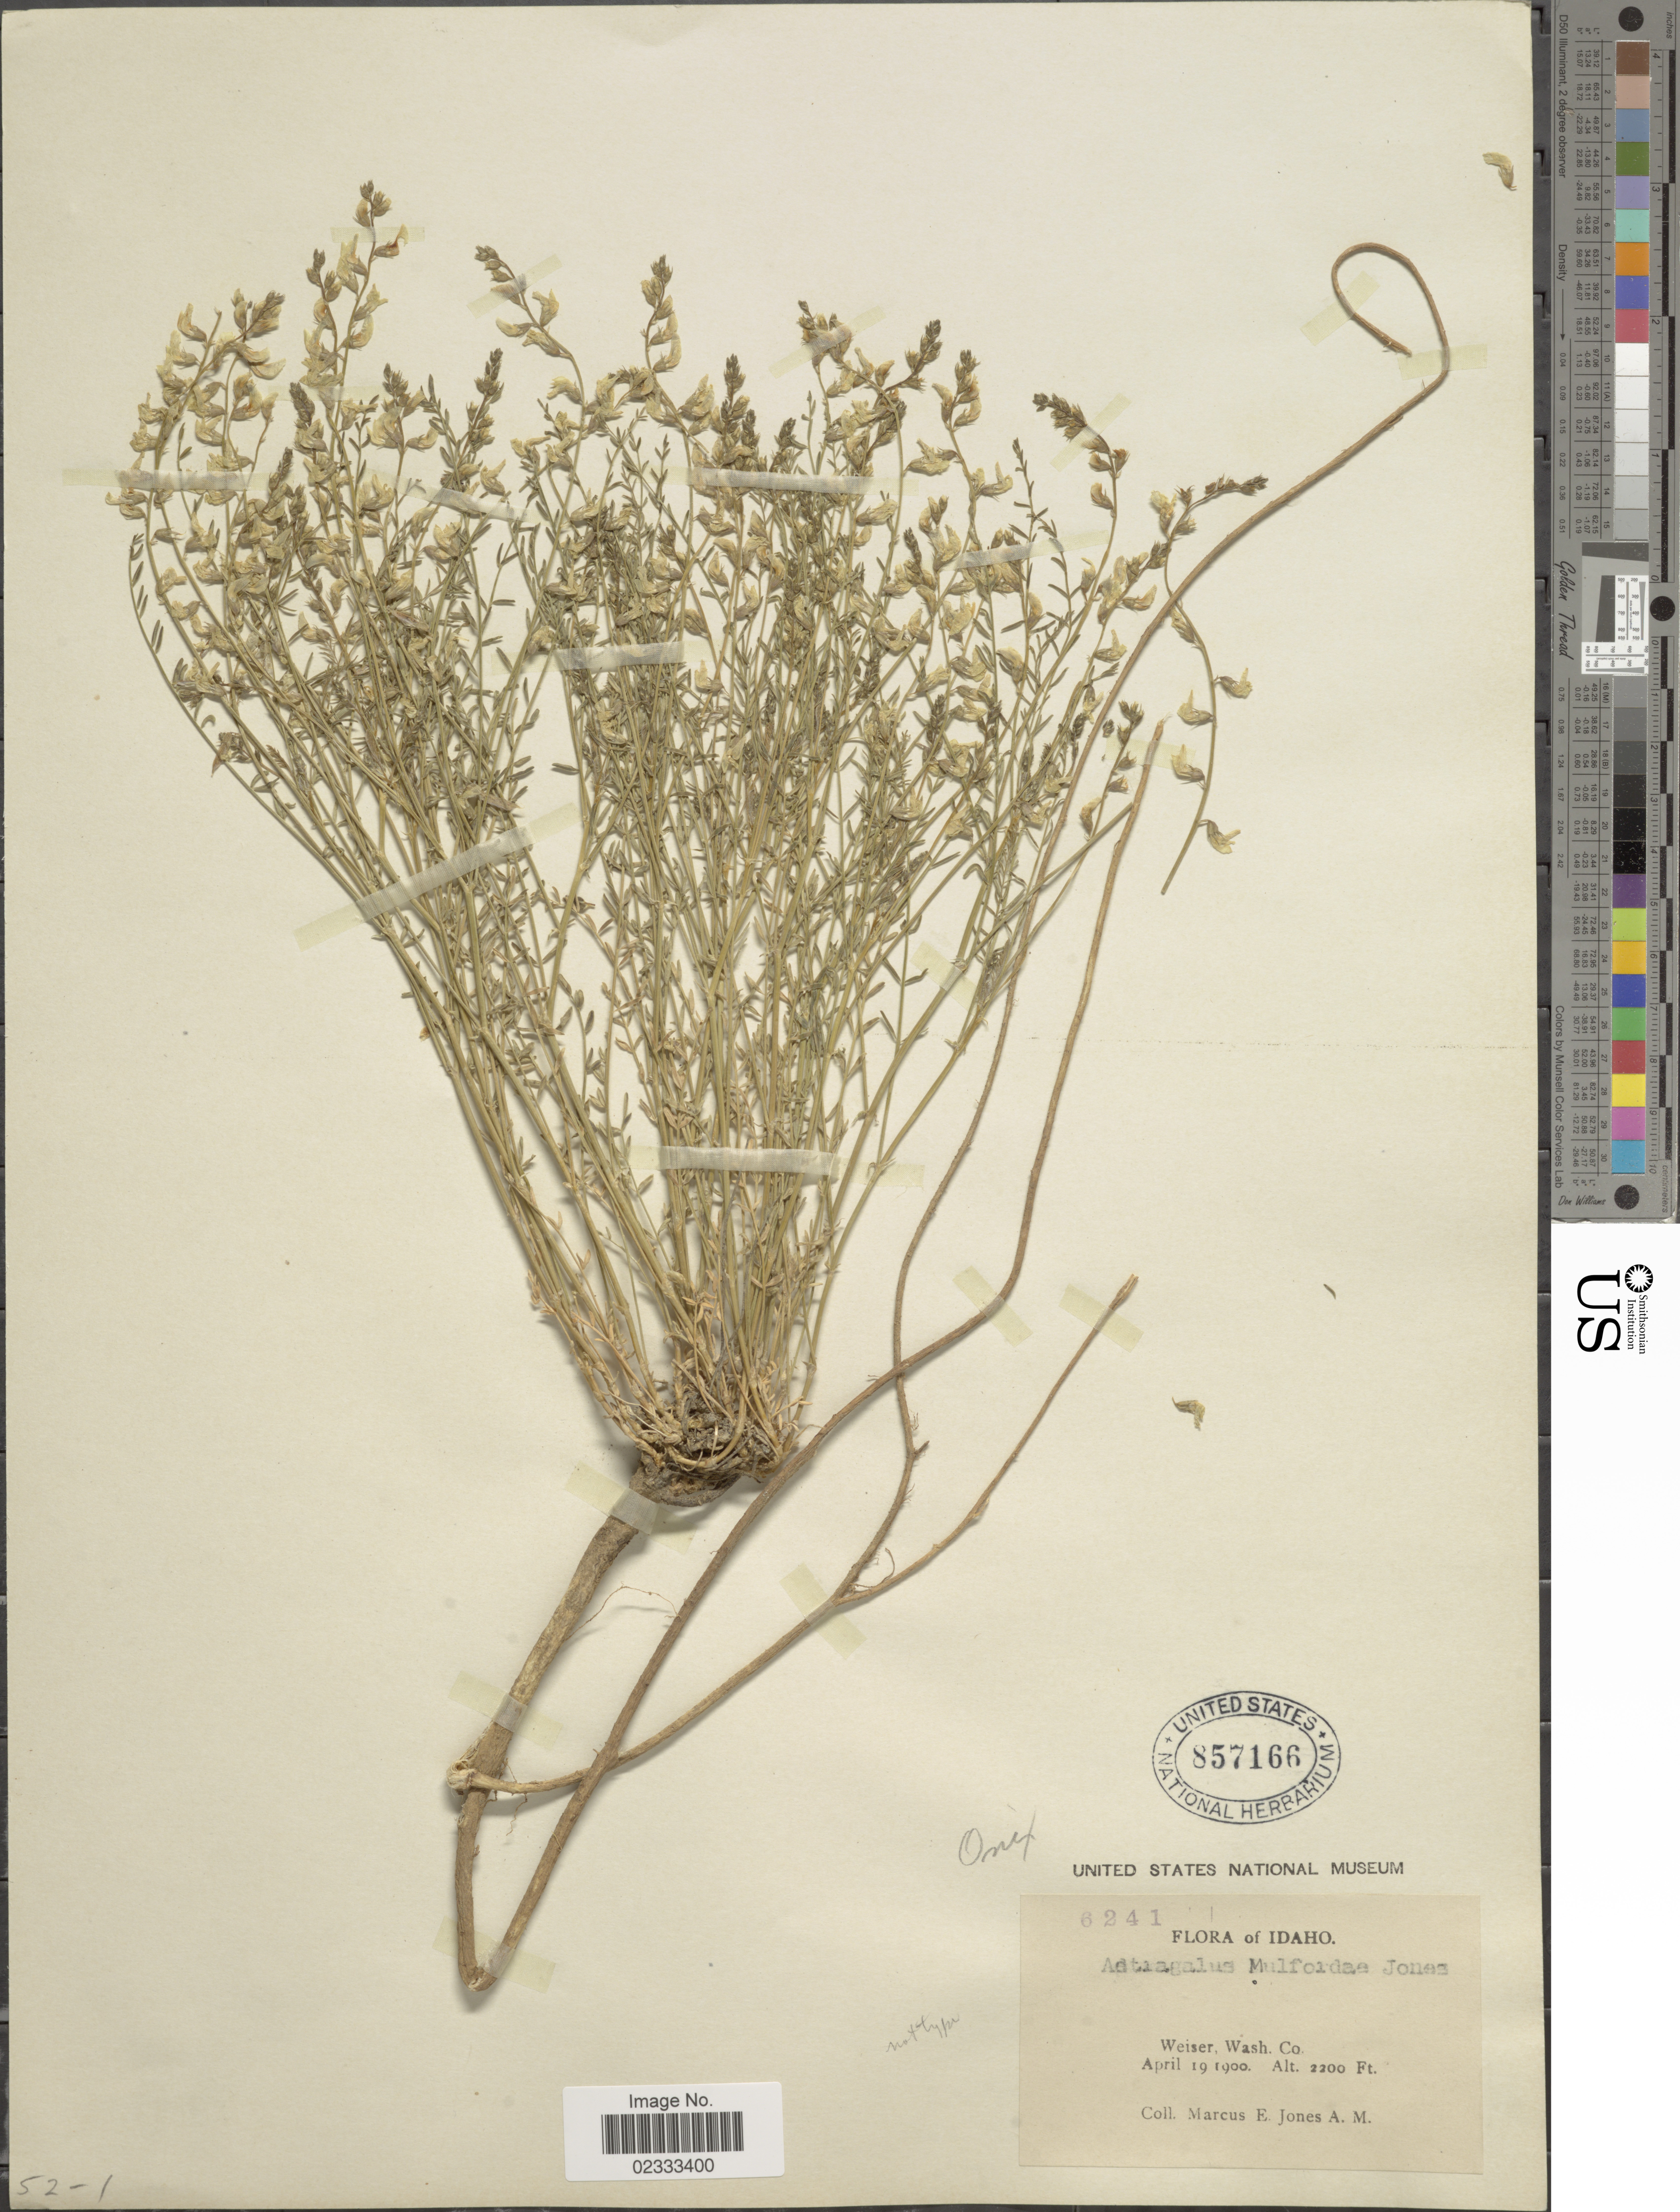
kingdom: Plantae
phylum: Tracheophyta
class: Magnoliopsida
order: Fabales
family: Fabaceae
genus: Astragalus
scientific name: Astragalus mulfordiae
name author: M.E. Jones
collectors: M. E. Jones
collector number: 6241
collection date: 1900-04-19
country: United States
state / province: Idaho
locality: Weiser, Wash. Co.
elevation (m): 671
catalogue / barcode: US 857166